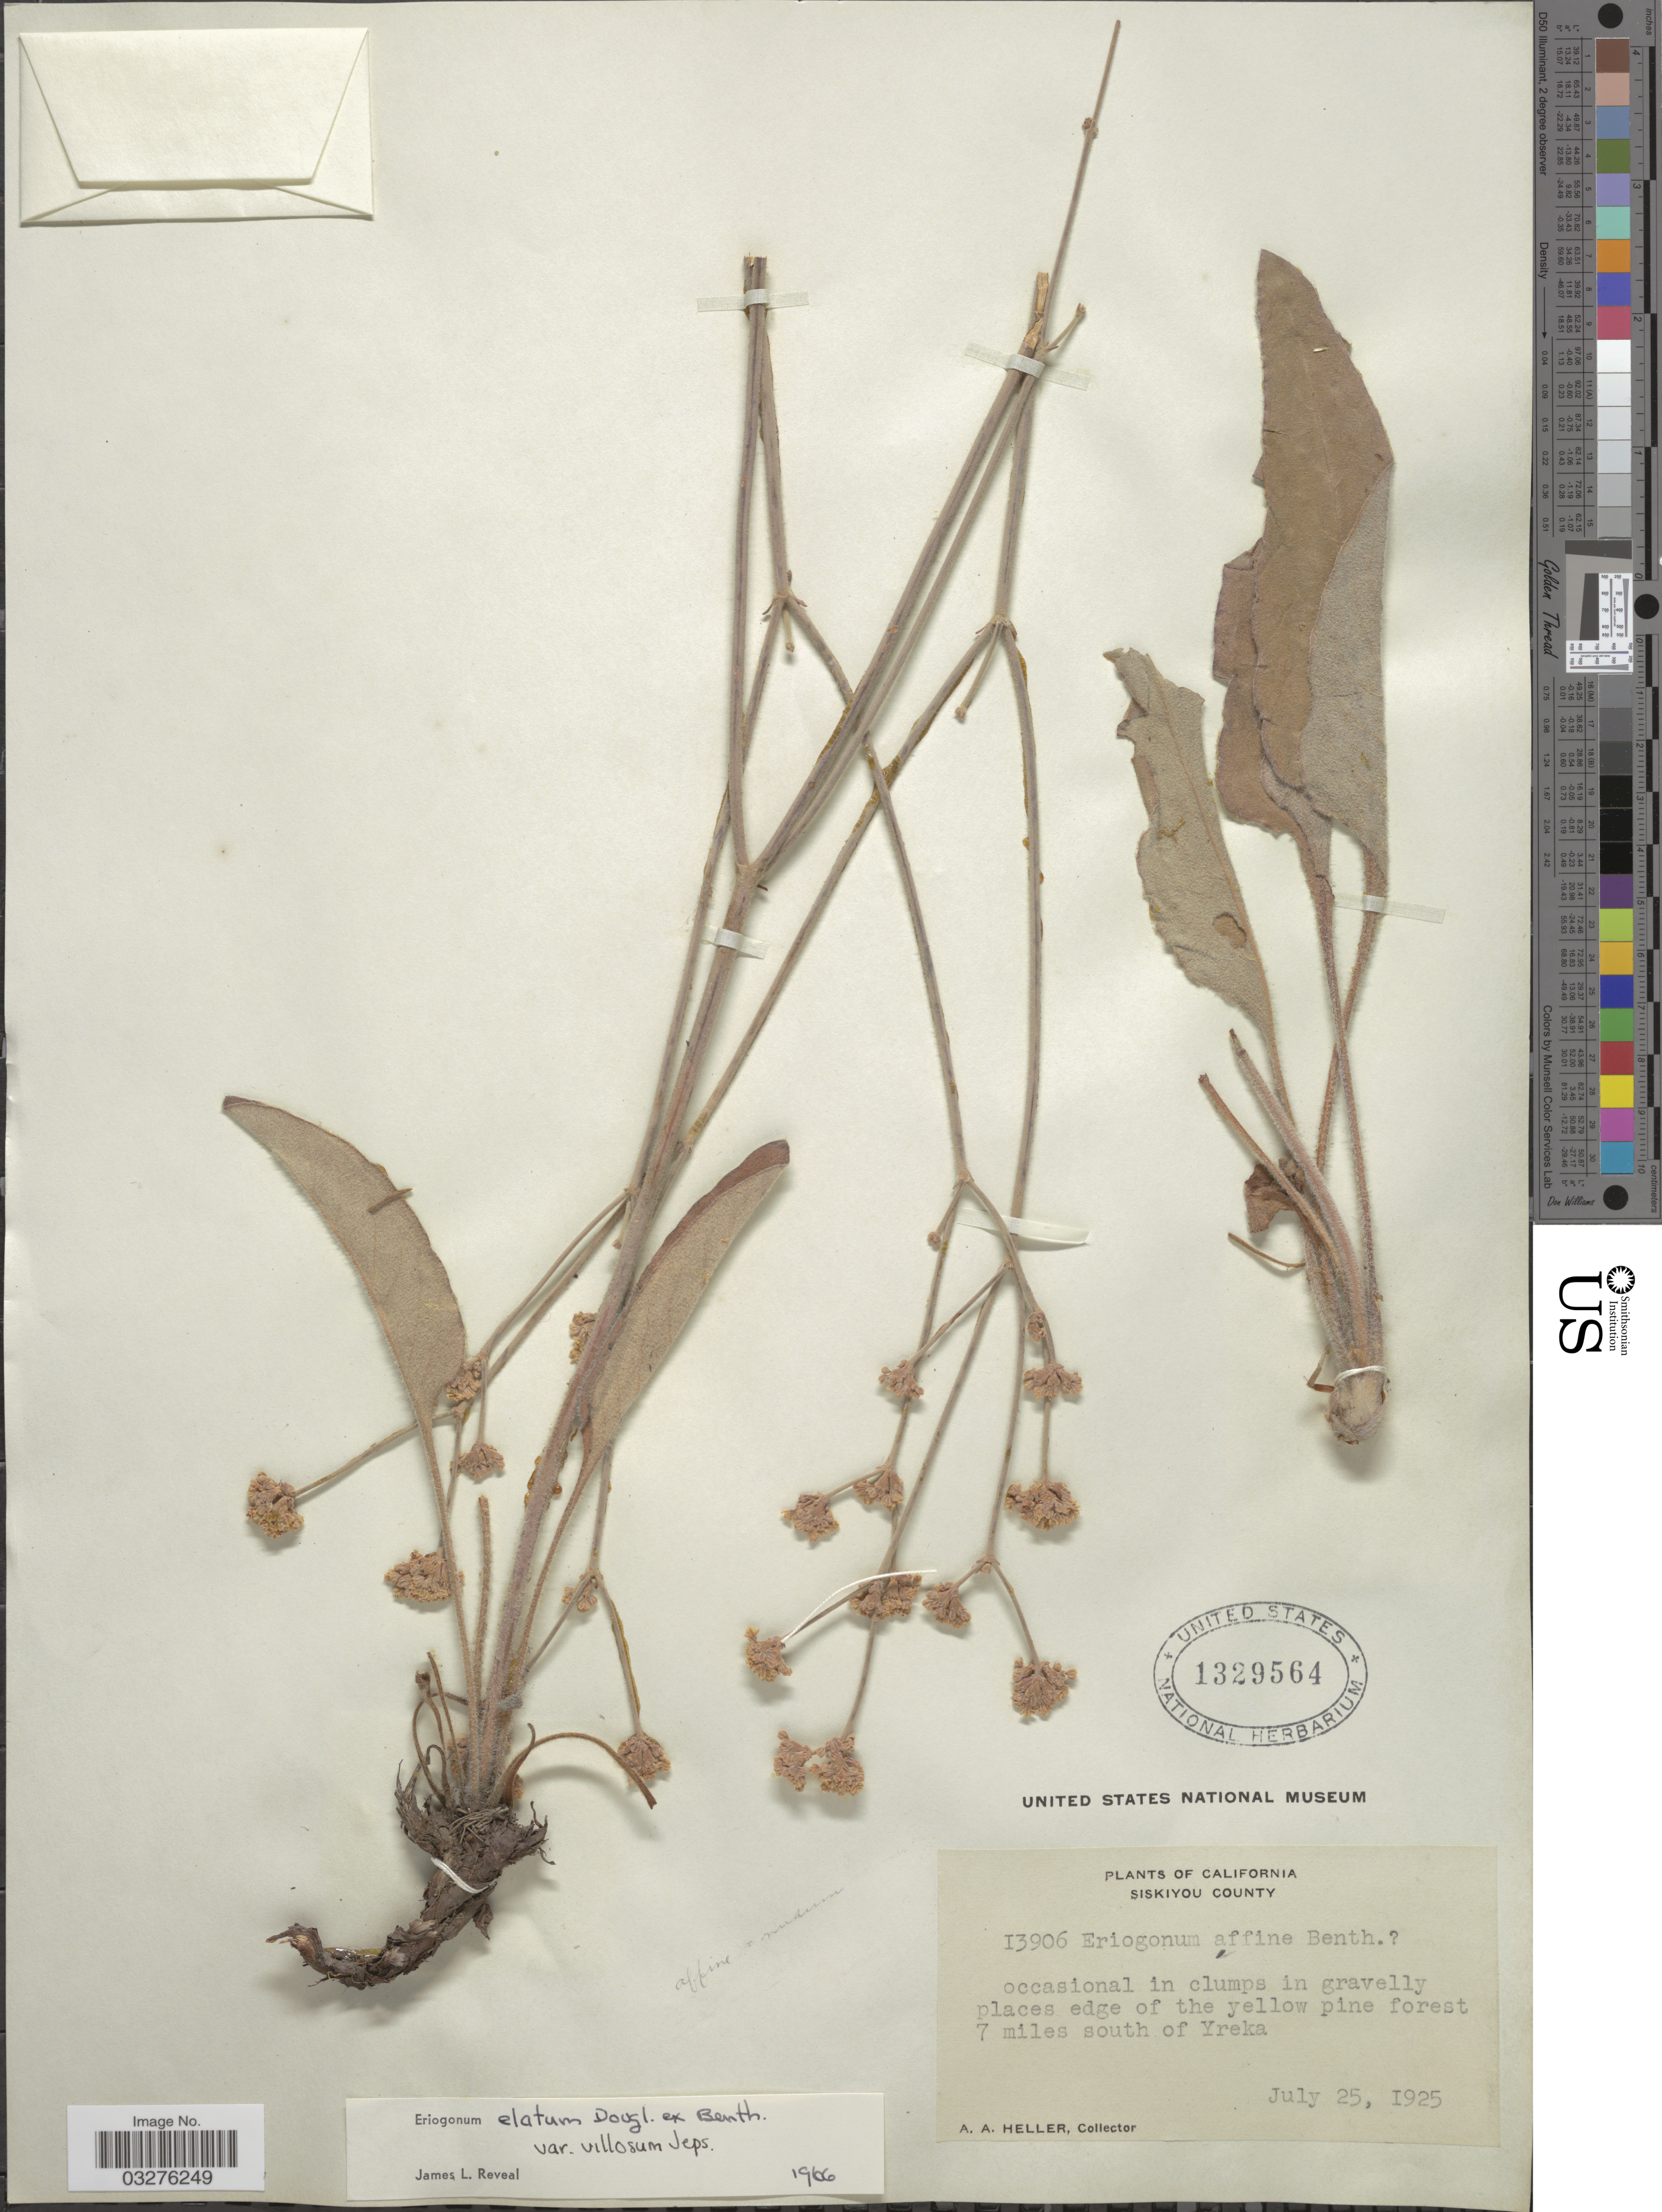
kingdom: Plantae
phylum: Tracheophyta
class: Magnoliopsida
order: Caryophyllales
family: Polygonaceae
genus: Eriogonum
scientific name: Eriogonum elatum var. villosum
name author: Jeps.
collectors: A. A. Heller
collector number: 13906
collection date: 1925-07-25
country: United States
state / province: California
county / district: Siskiyou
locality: Siskiyou County, 7 miles south of Yreka.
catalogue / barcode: US 1329564